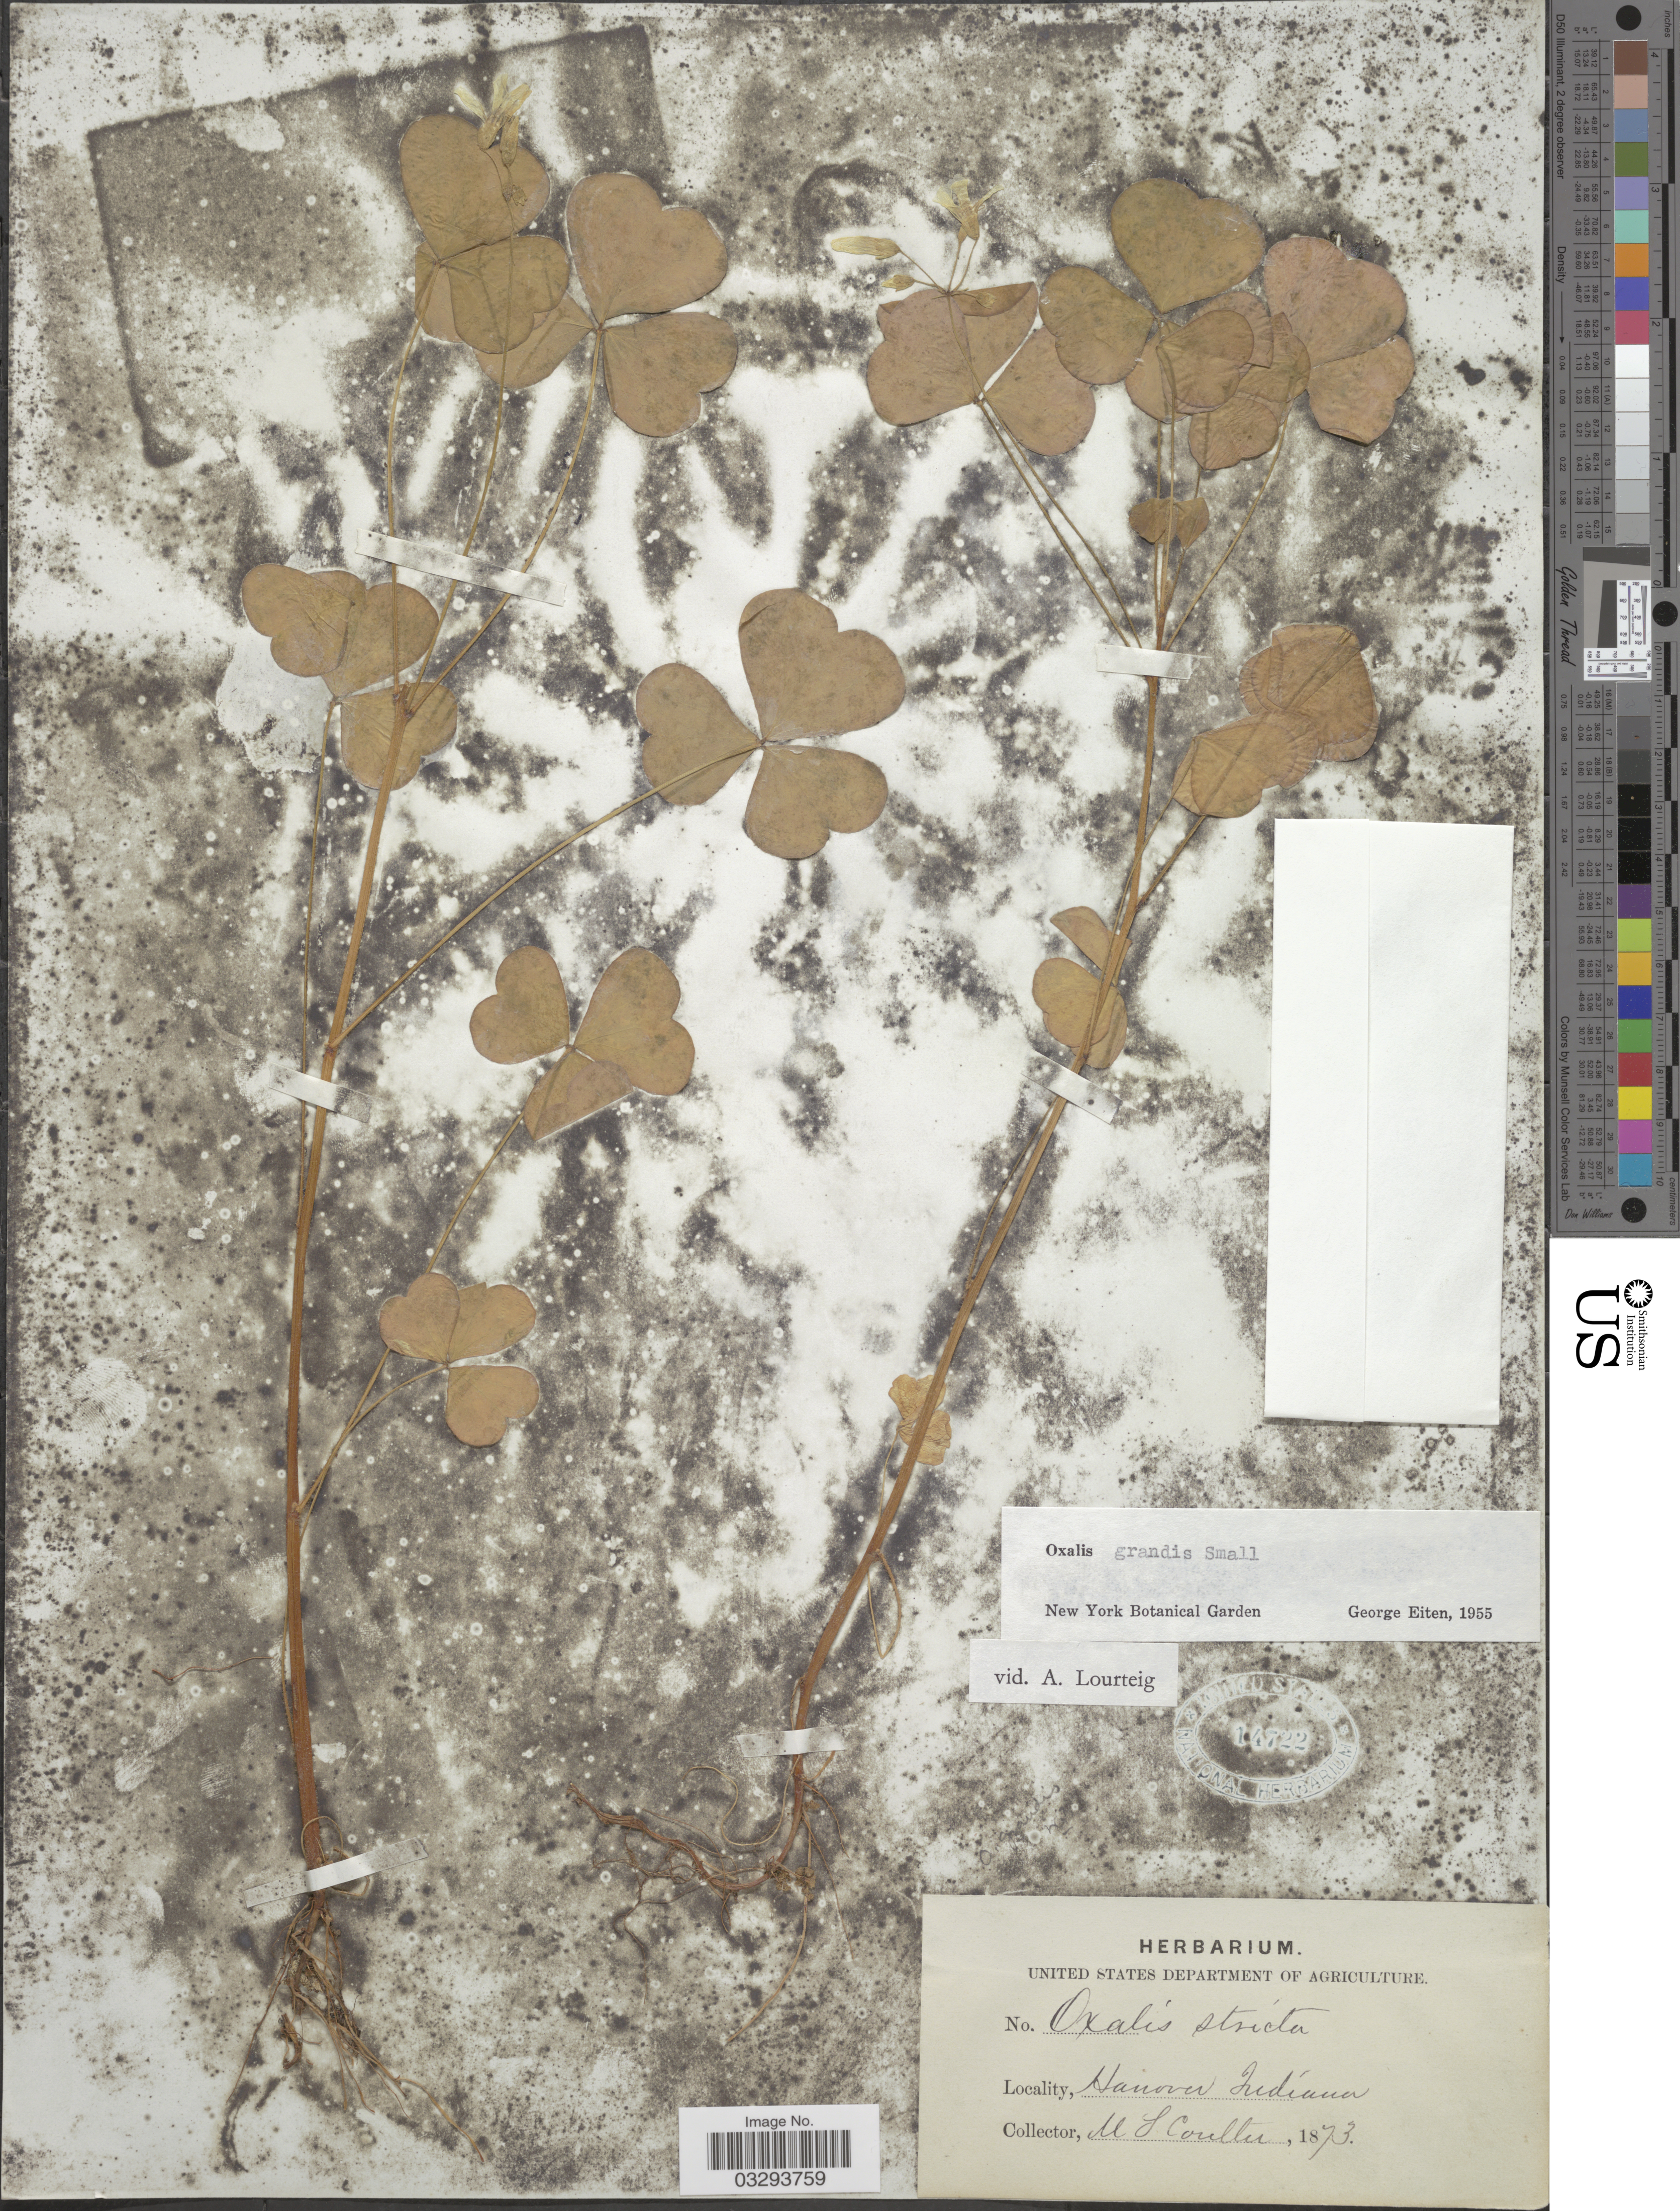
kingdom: Plantae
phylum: Tracheophyta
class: Magnoliopsida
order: Oxalidales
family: Oxalidaceae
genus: Oxalis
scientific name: Oxalis grandis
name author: Small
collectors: M. Coulter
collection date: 1873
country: United States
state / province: Indiana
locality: Hanover.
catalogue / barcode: US 14722